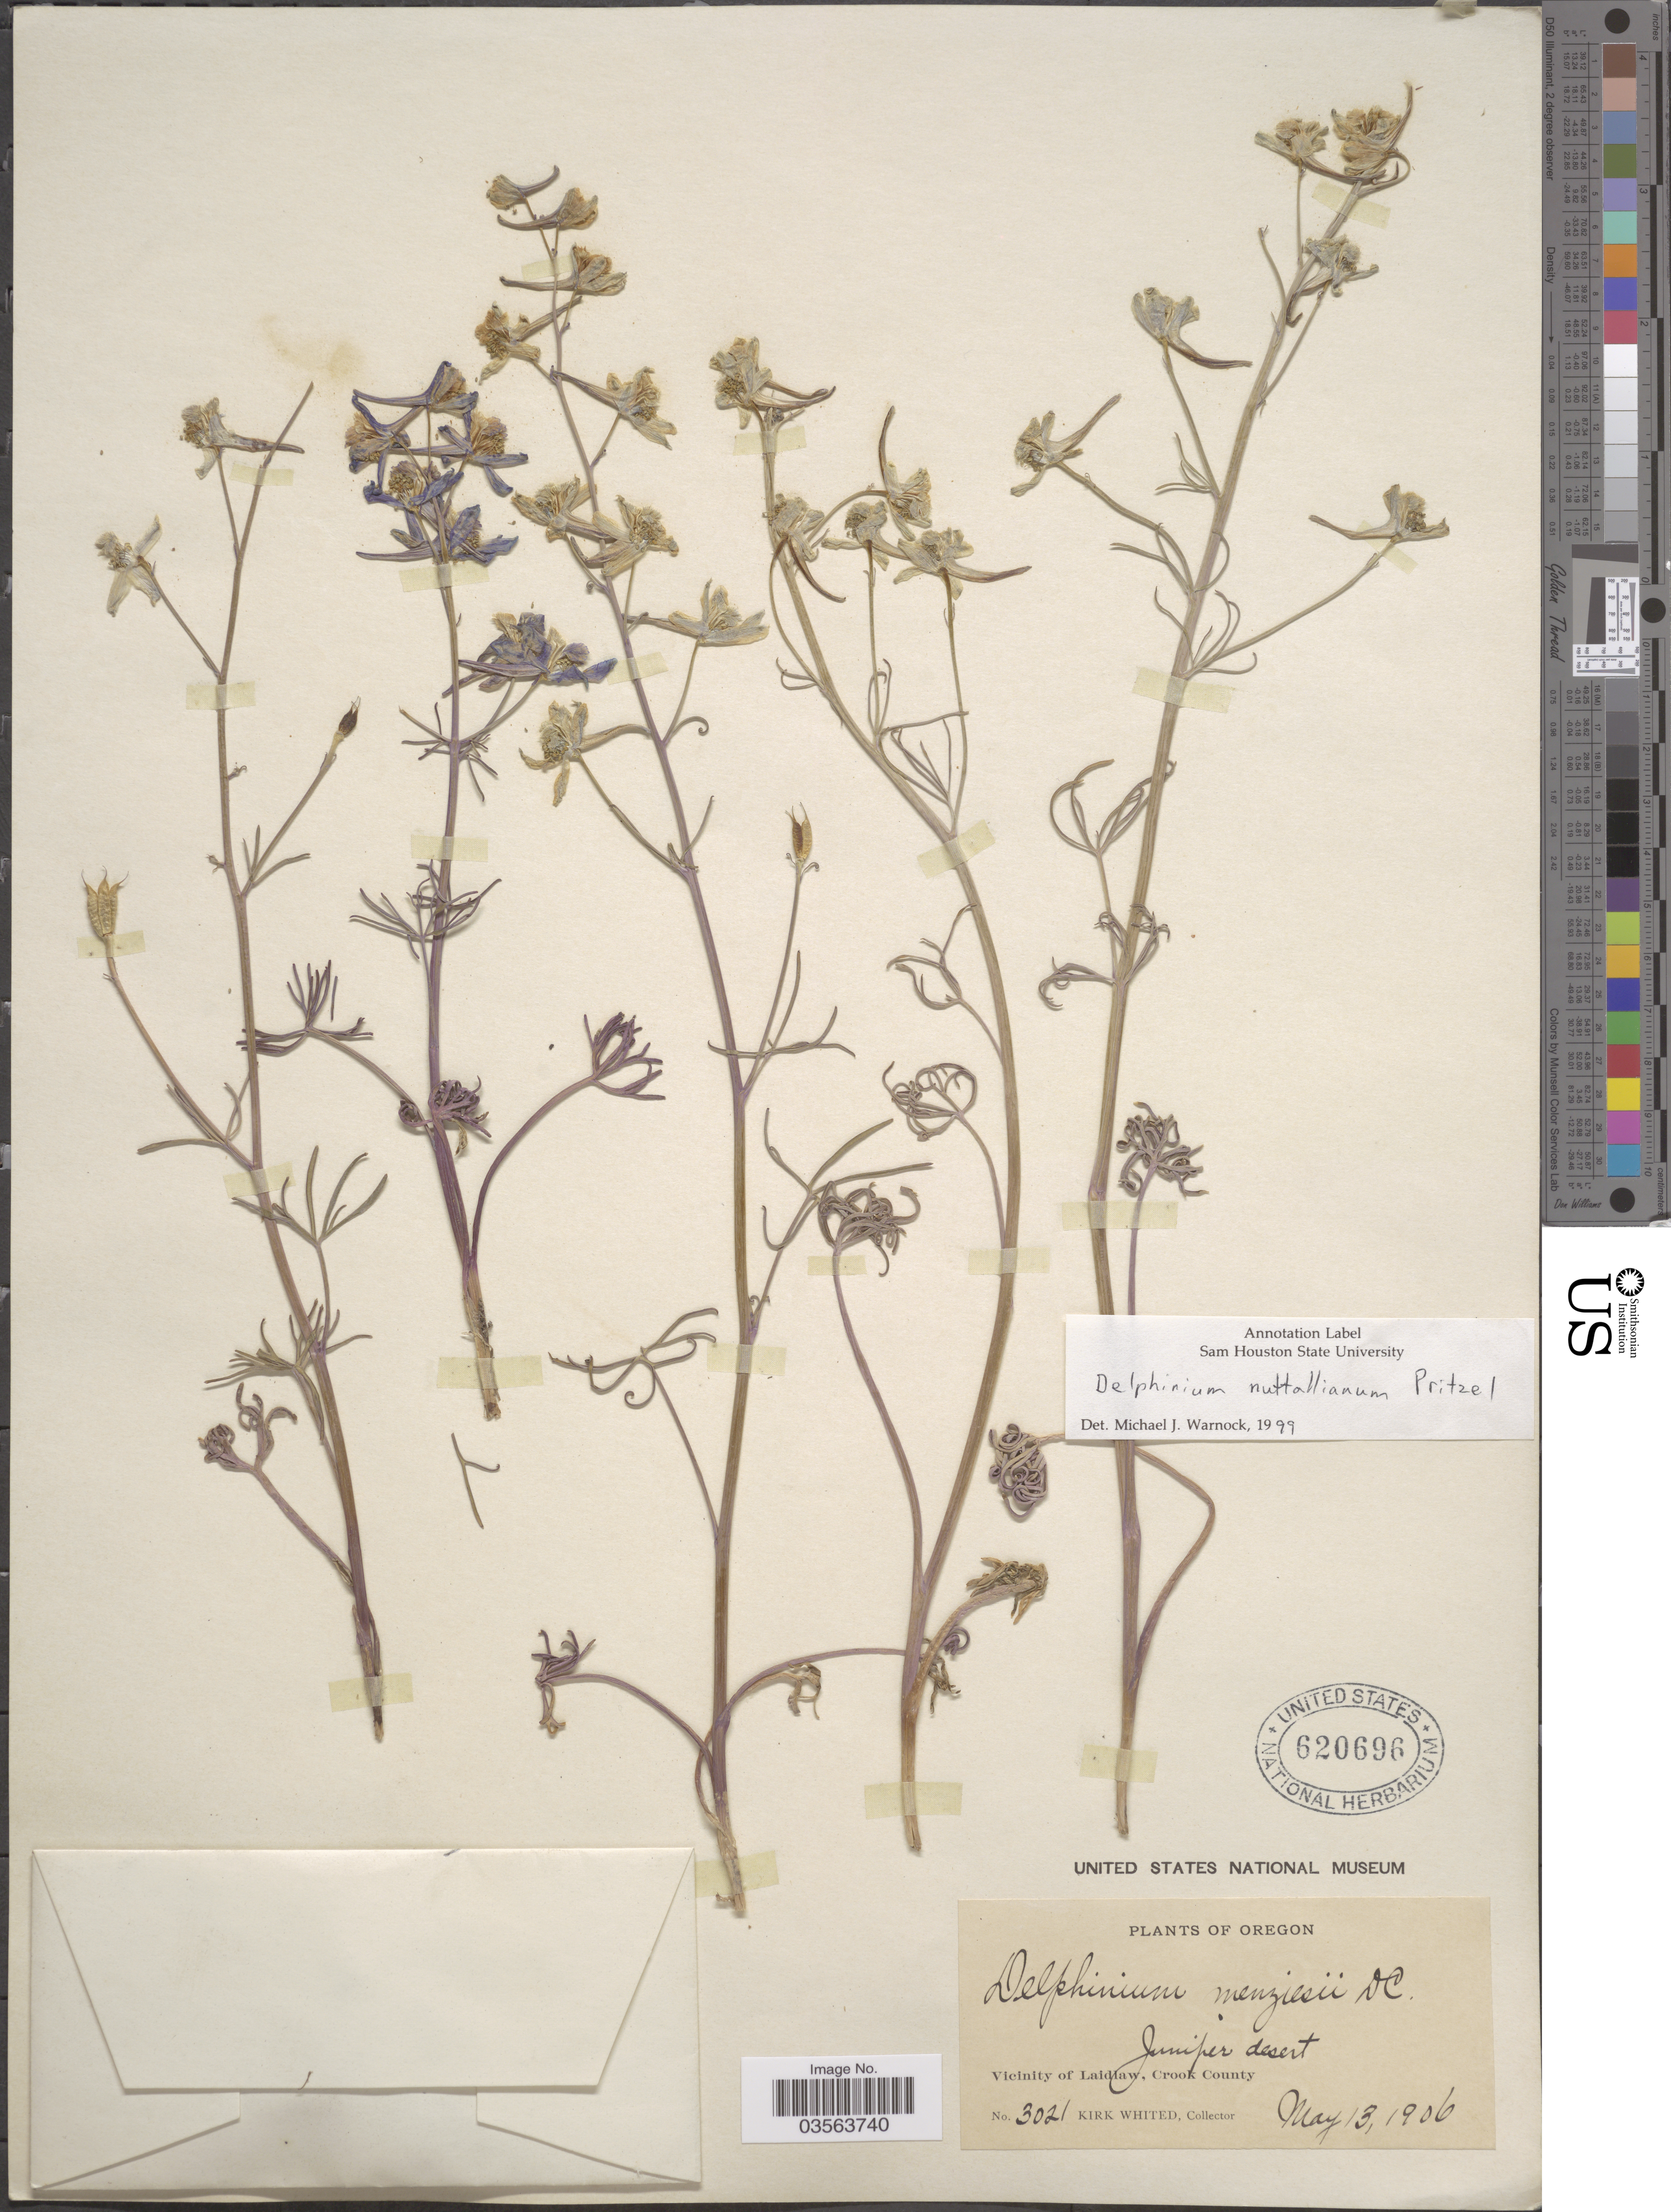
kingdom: Plantae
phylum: Tracheophyta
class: Magnoliopsida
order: Ranunculales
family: Ranunculaceae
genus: Delphinium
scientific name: Delphinium nuttallianum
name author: E. Pritz. ex Walpers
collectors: K. Whited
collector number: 3021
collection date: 1906-05-13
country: United States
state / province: Oregon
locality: Juniper desert. Vicinity of Laidlaw, Crook County.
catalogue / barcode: US 620696